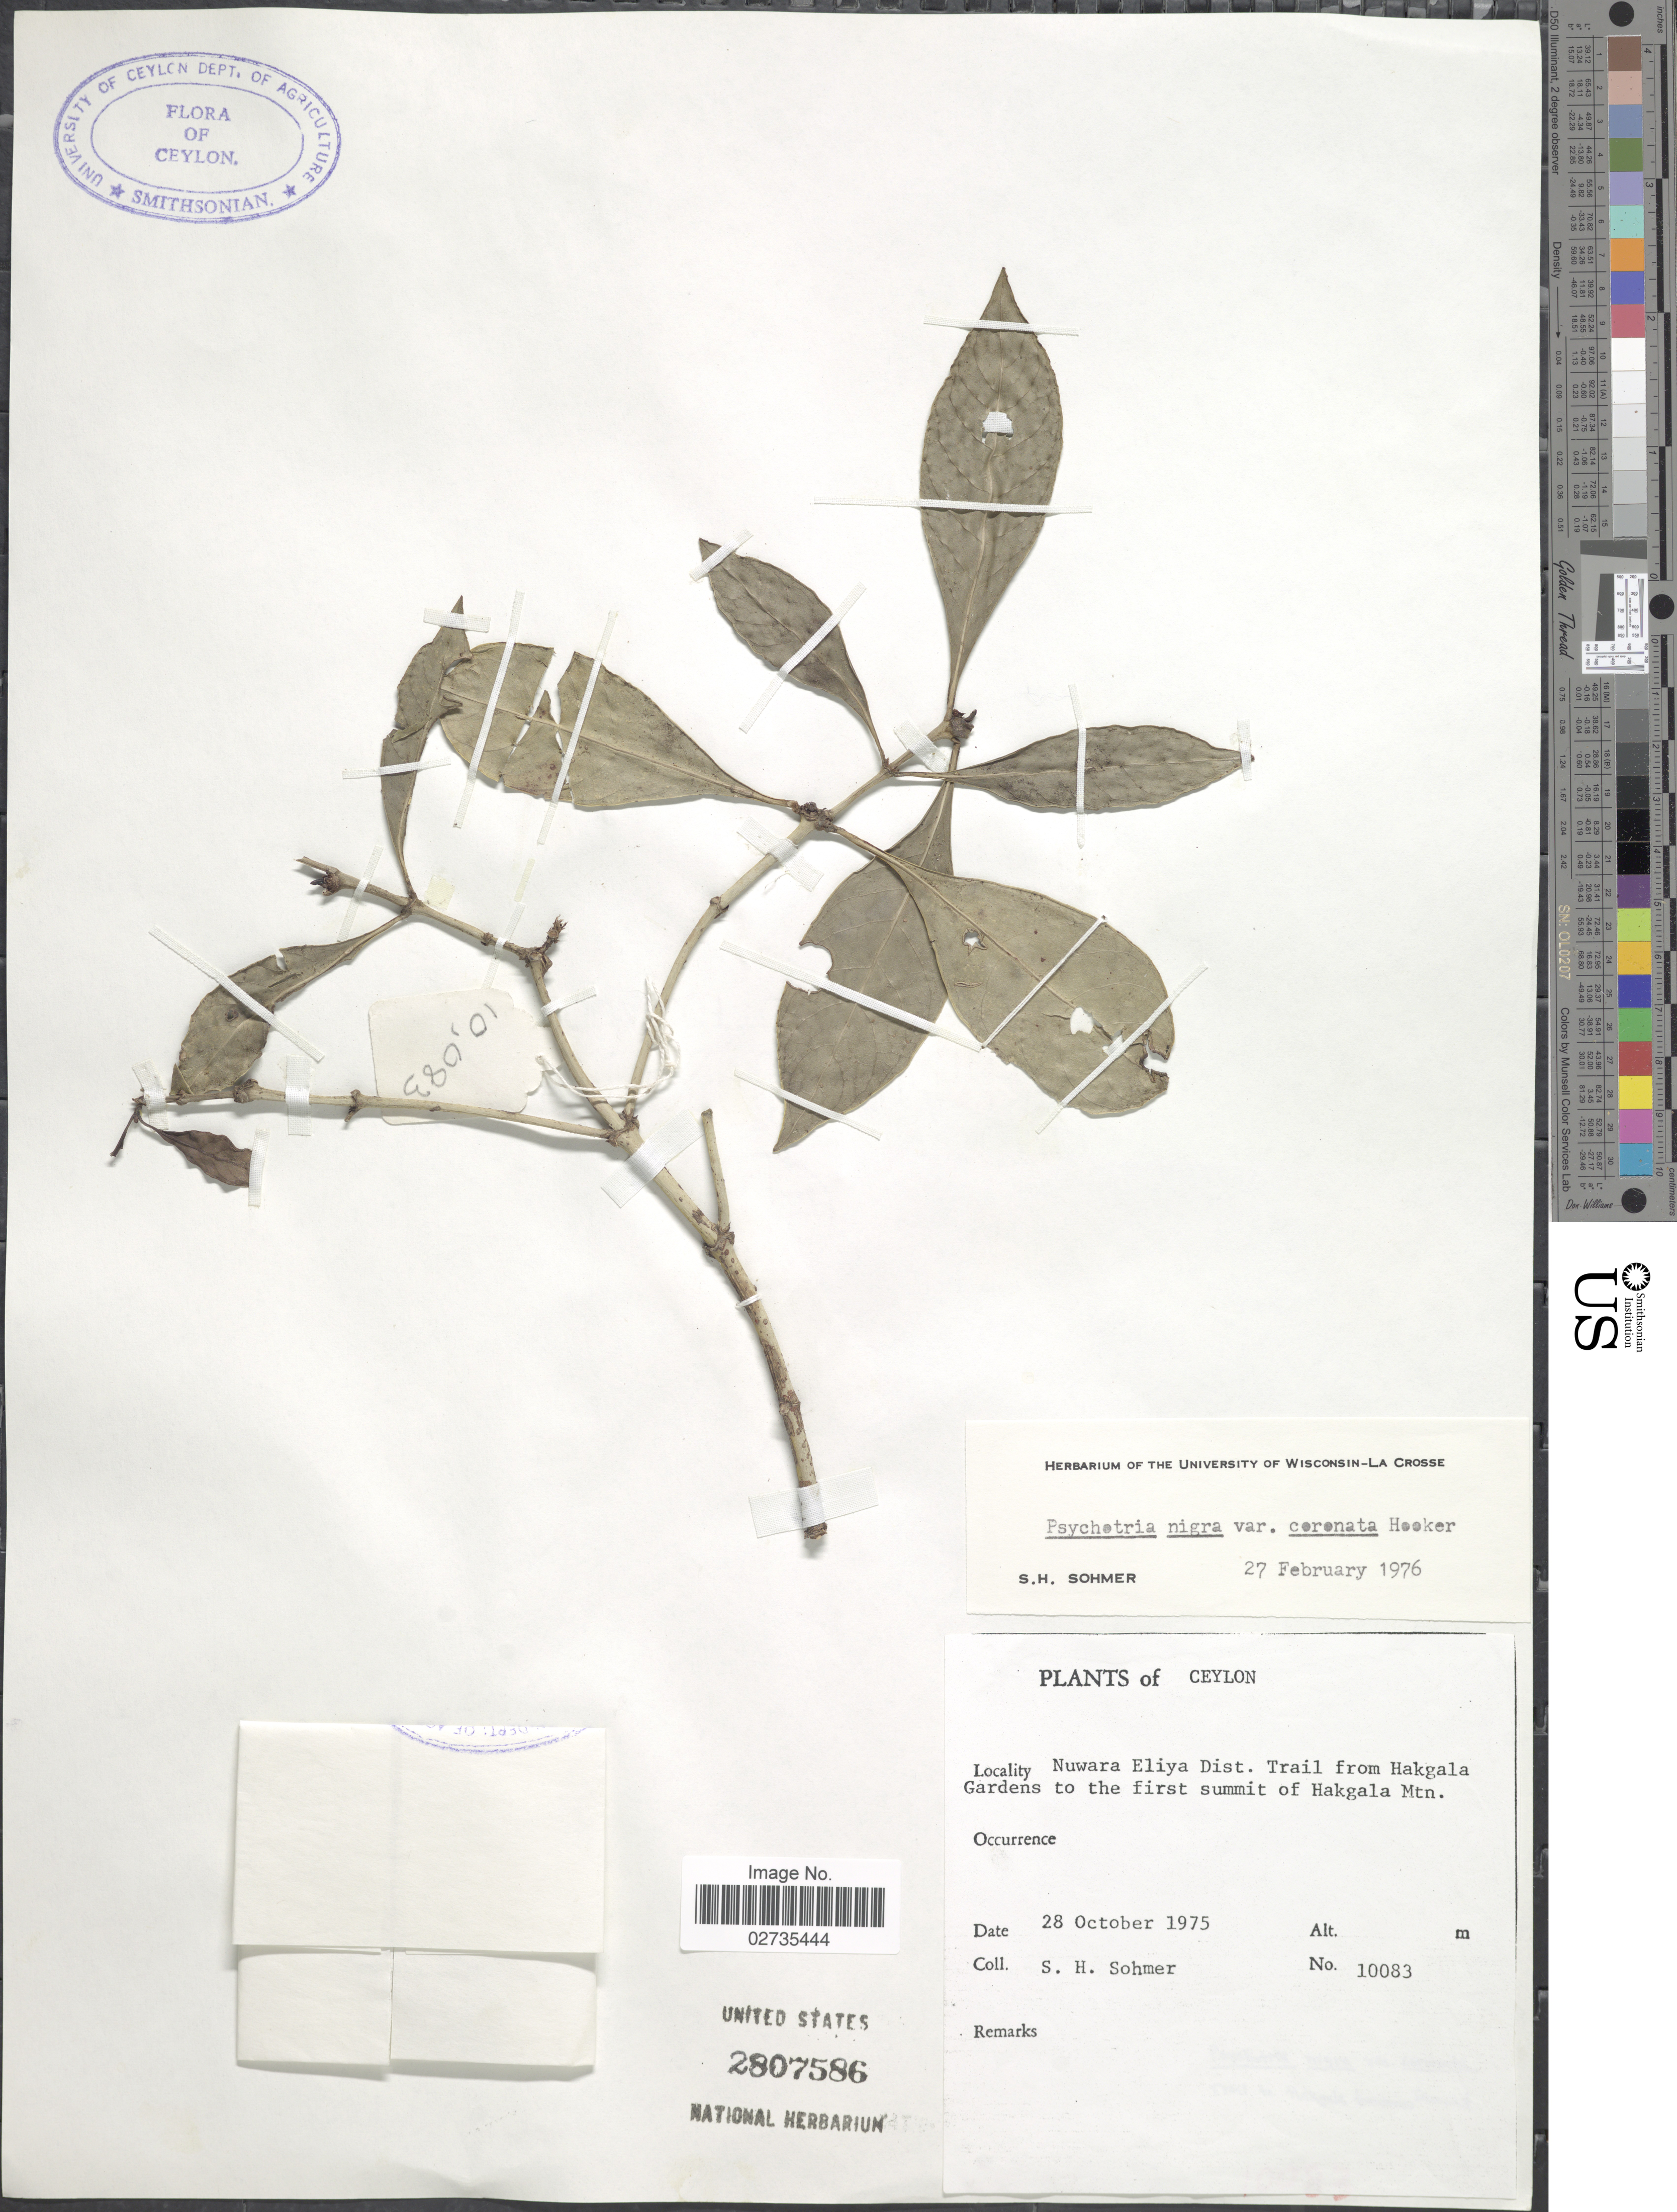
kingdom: Plantae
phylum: Tracheophyta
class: Magnoliopsida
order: Gentianales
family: Rubiaceae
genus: Psychotria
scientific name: Psychotria nigra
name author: (Gaertn.) Alston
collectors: S. H. Sohmer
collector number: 10083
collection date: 1975-10-28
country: Sri Lanka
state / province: Central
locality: Ceylon. Nuwara Eliya Dist. Trail from Hakgala Gardens to the first summit of Hakgala Mtn.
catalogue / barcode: US 2807586